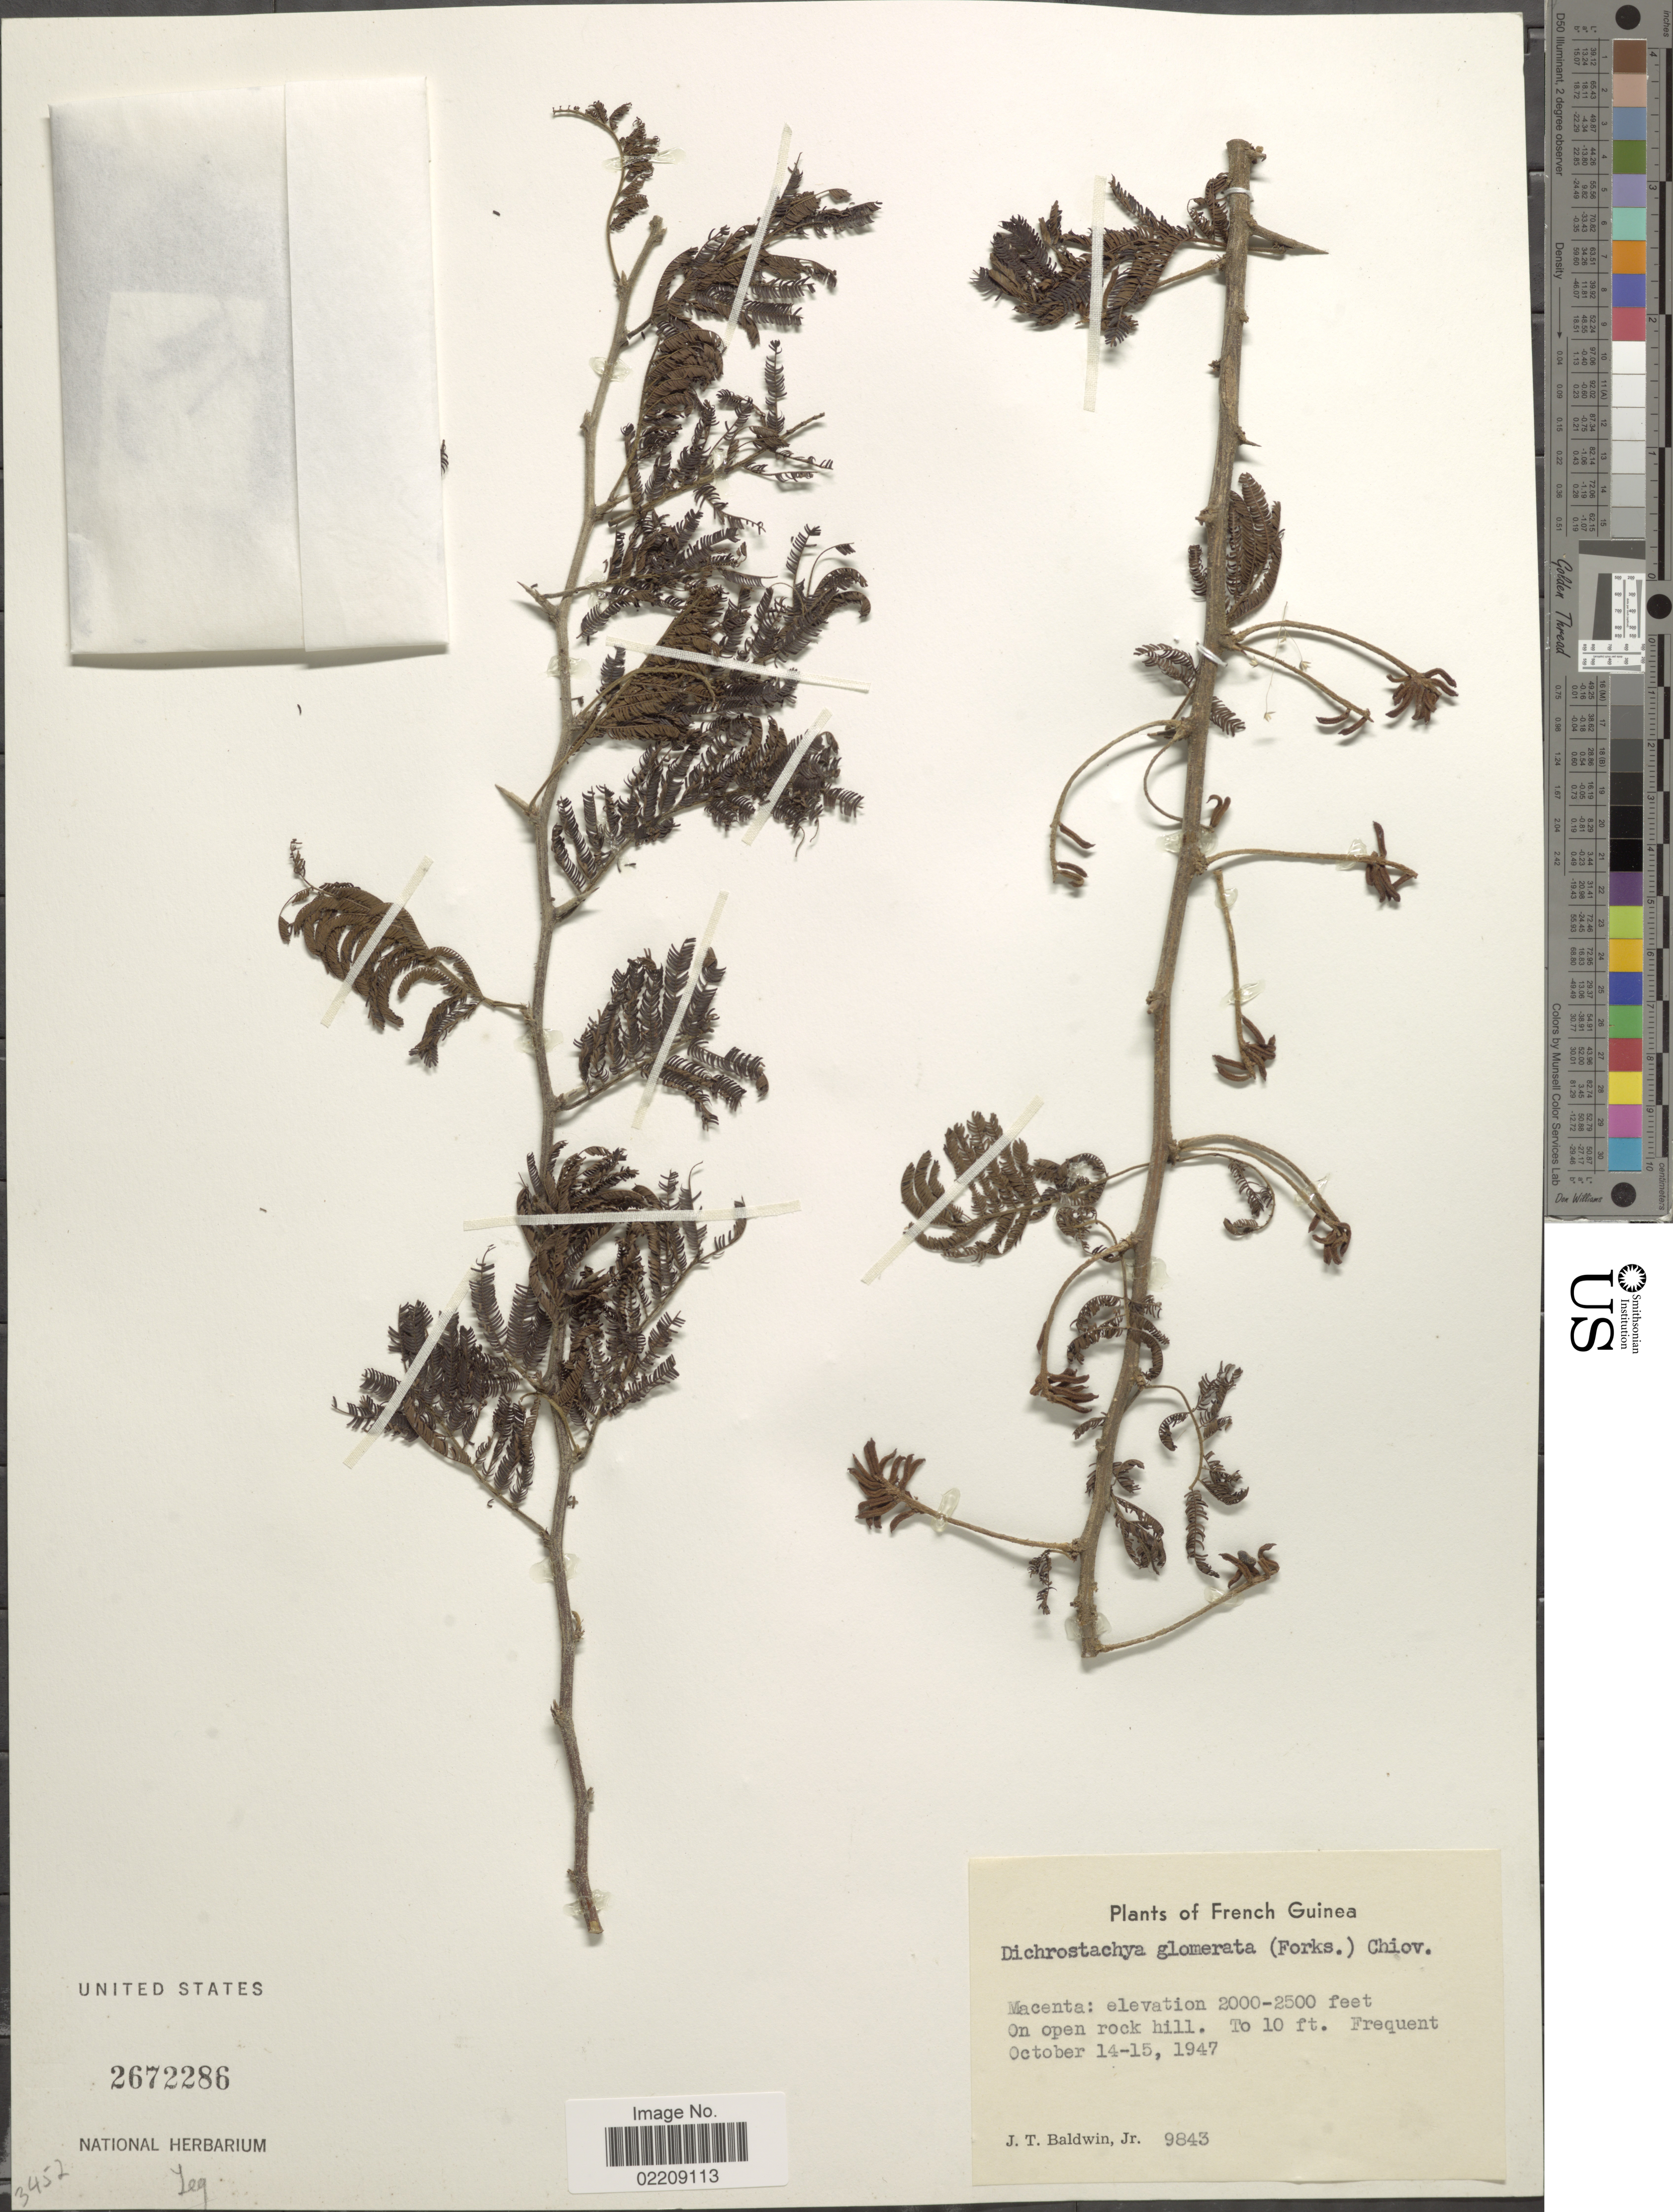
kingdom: Plantae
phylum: Tracheophyta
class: Magnoliopsida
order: Fabales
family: Fabaceae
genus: Dichrostachys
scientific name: Dichrostachys glomerata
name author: (Forssk.) Chiov.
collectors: J. T. Baldwin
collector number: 9843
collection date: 1947-10-14/1947-10-15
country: French Guiana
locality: Macenta, On open rock hill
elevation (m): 610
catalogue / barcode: US 2672286